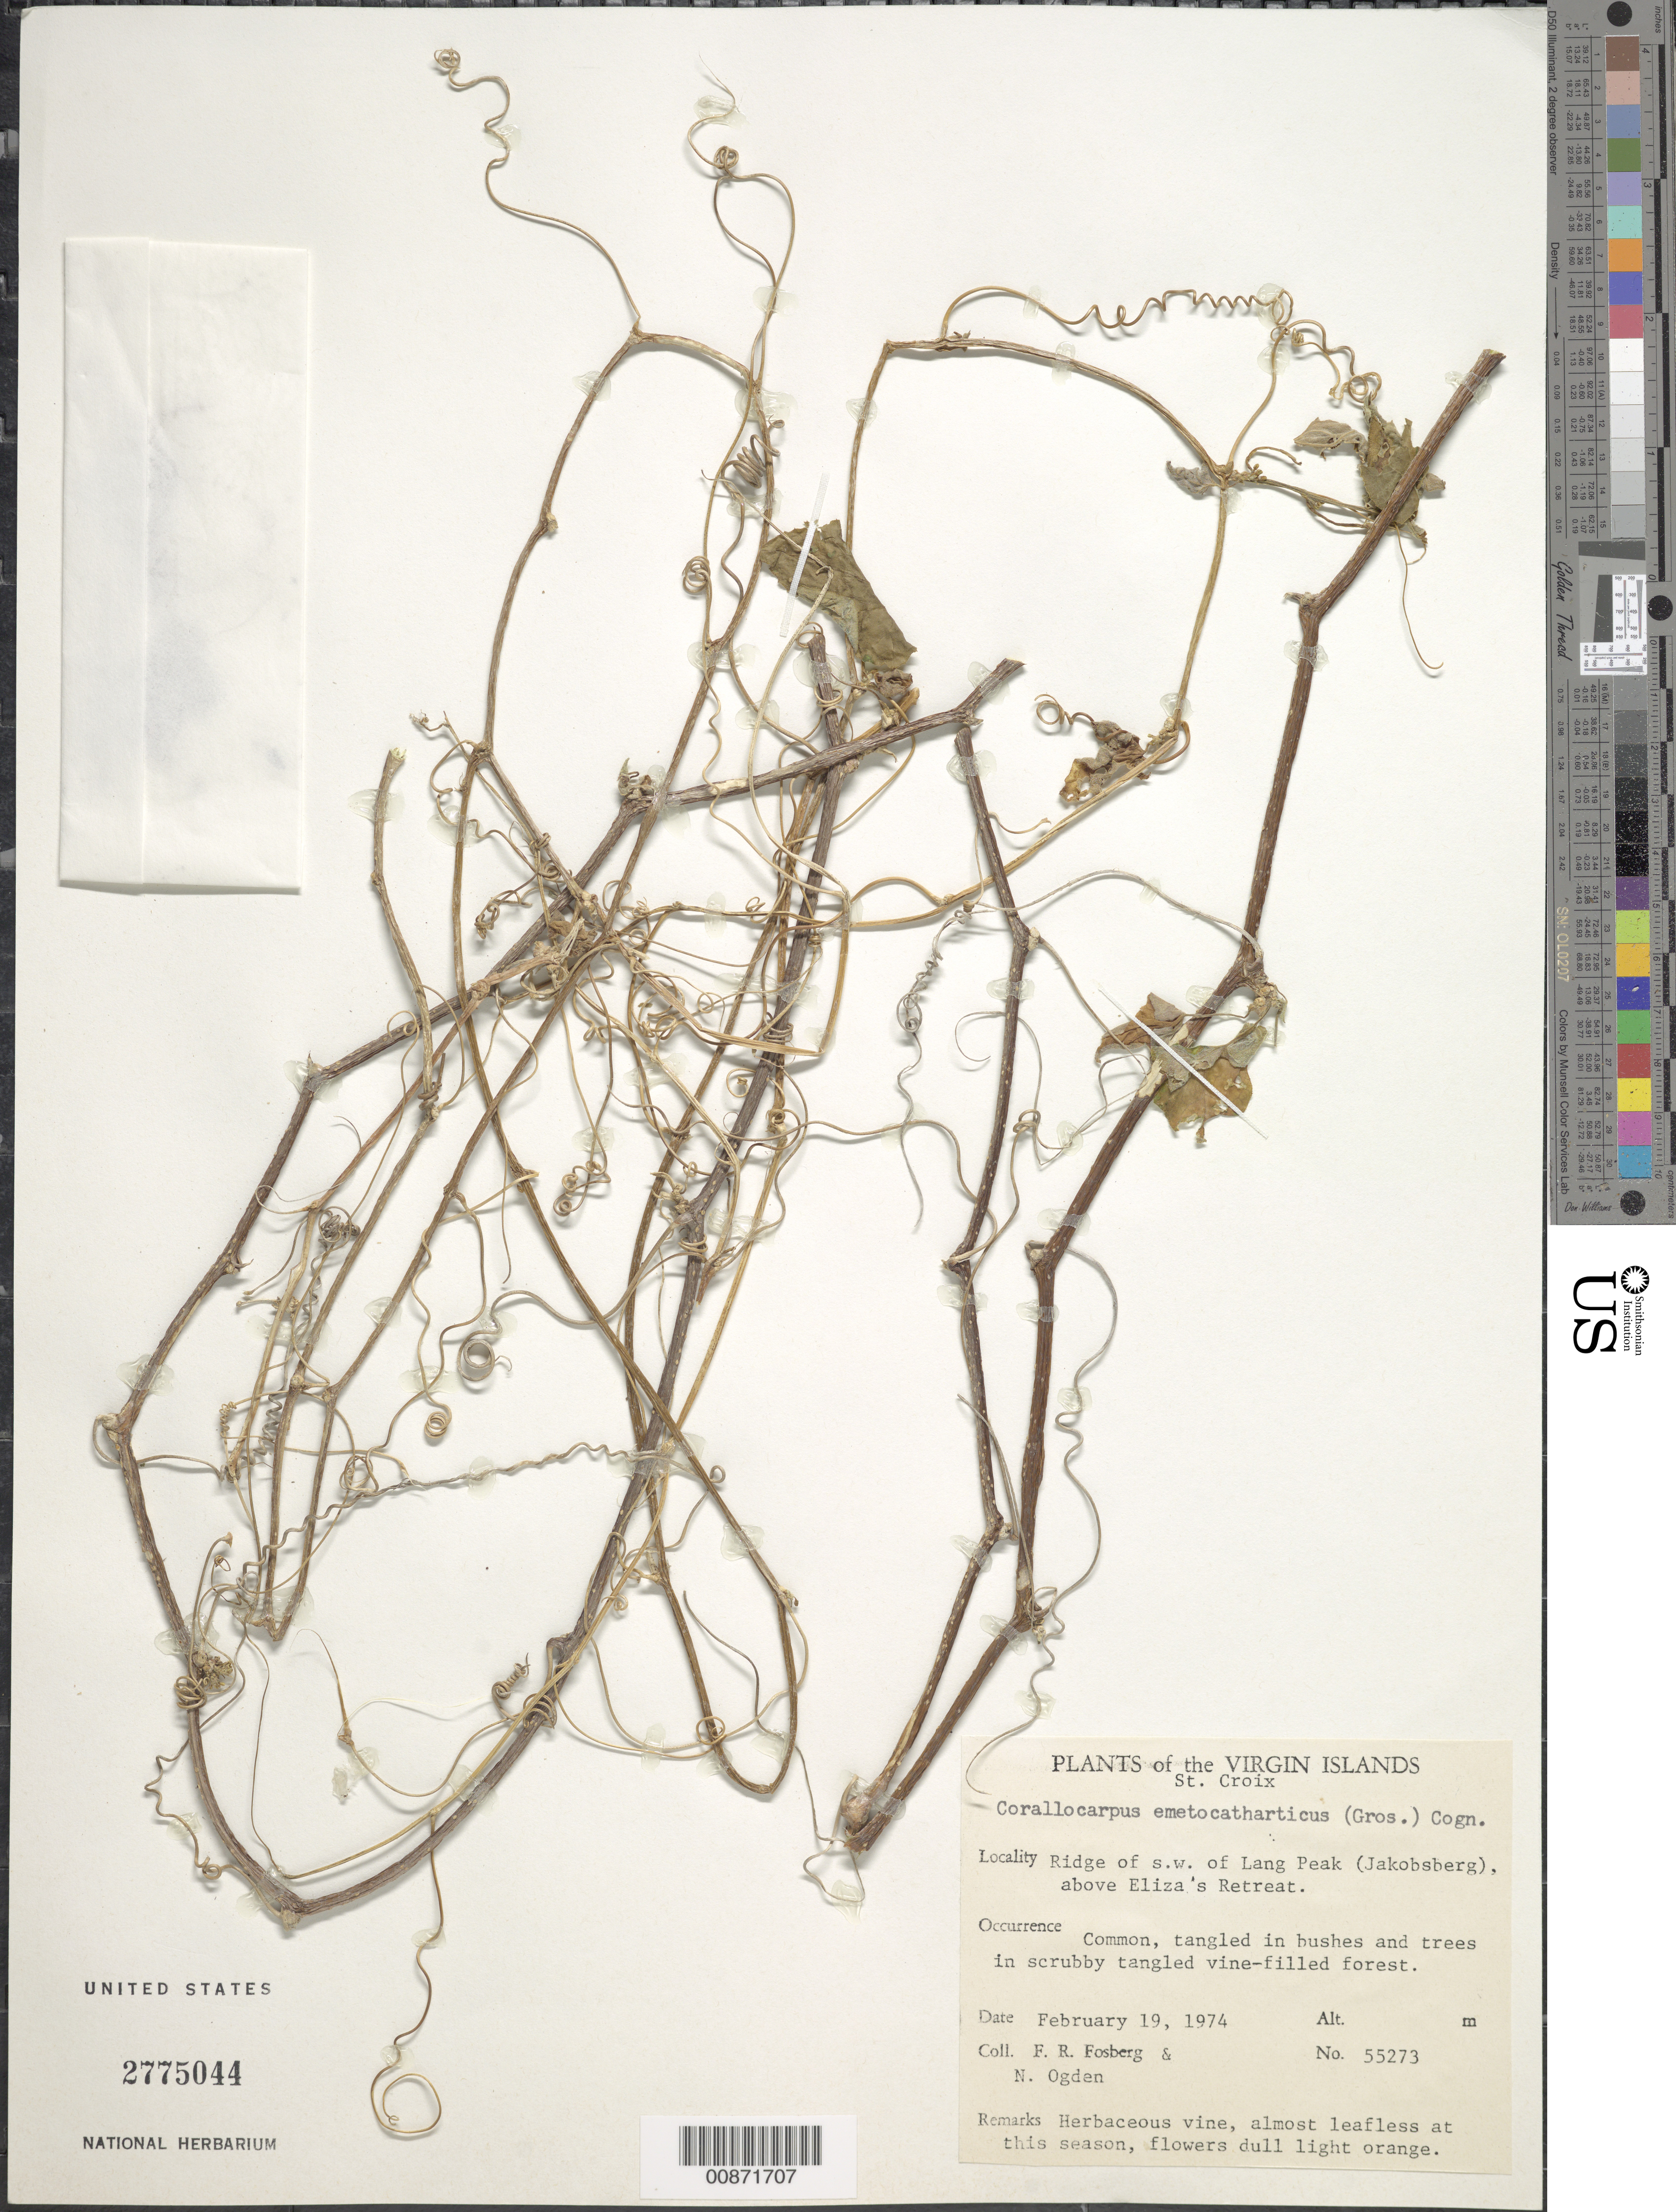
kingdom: Plantae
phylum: Tracheophyta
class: Magnoliopsida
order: Cucurbitales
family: Cucurbitaceae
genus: Doyerea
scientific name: Doyerea emetocathartica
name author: Grousordy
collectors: F. R. Fosberg & N. Ogden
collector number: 55273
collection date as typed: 19 Feb 1974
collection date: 1974-02-19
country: U.S. Virgin Islands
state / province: St. Croix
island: St. Croix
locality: Ridge of s.w. of Lang Peak (Jakobsberg), above Eliza's Retreat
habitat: Tangled in bushes and trees in scrubby tangled vine-filled forest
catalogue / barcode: US 2775044